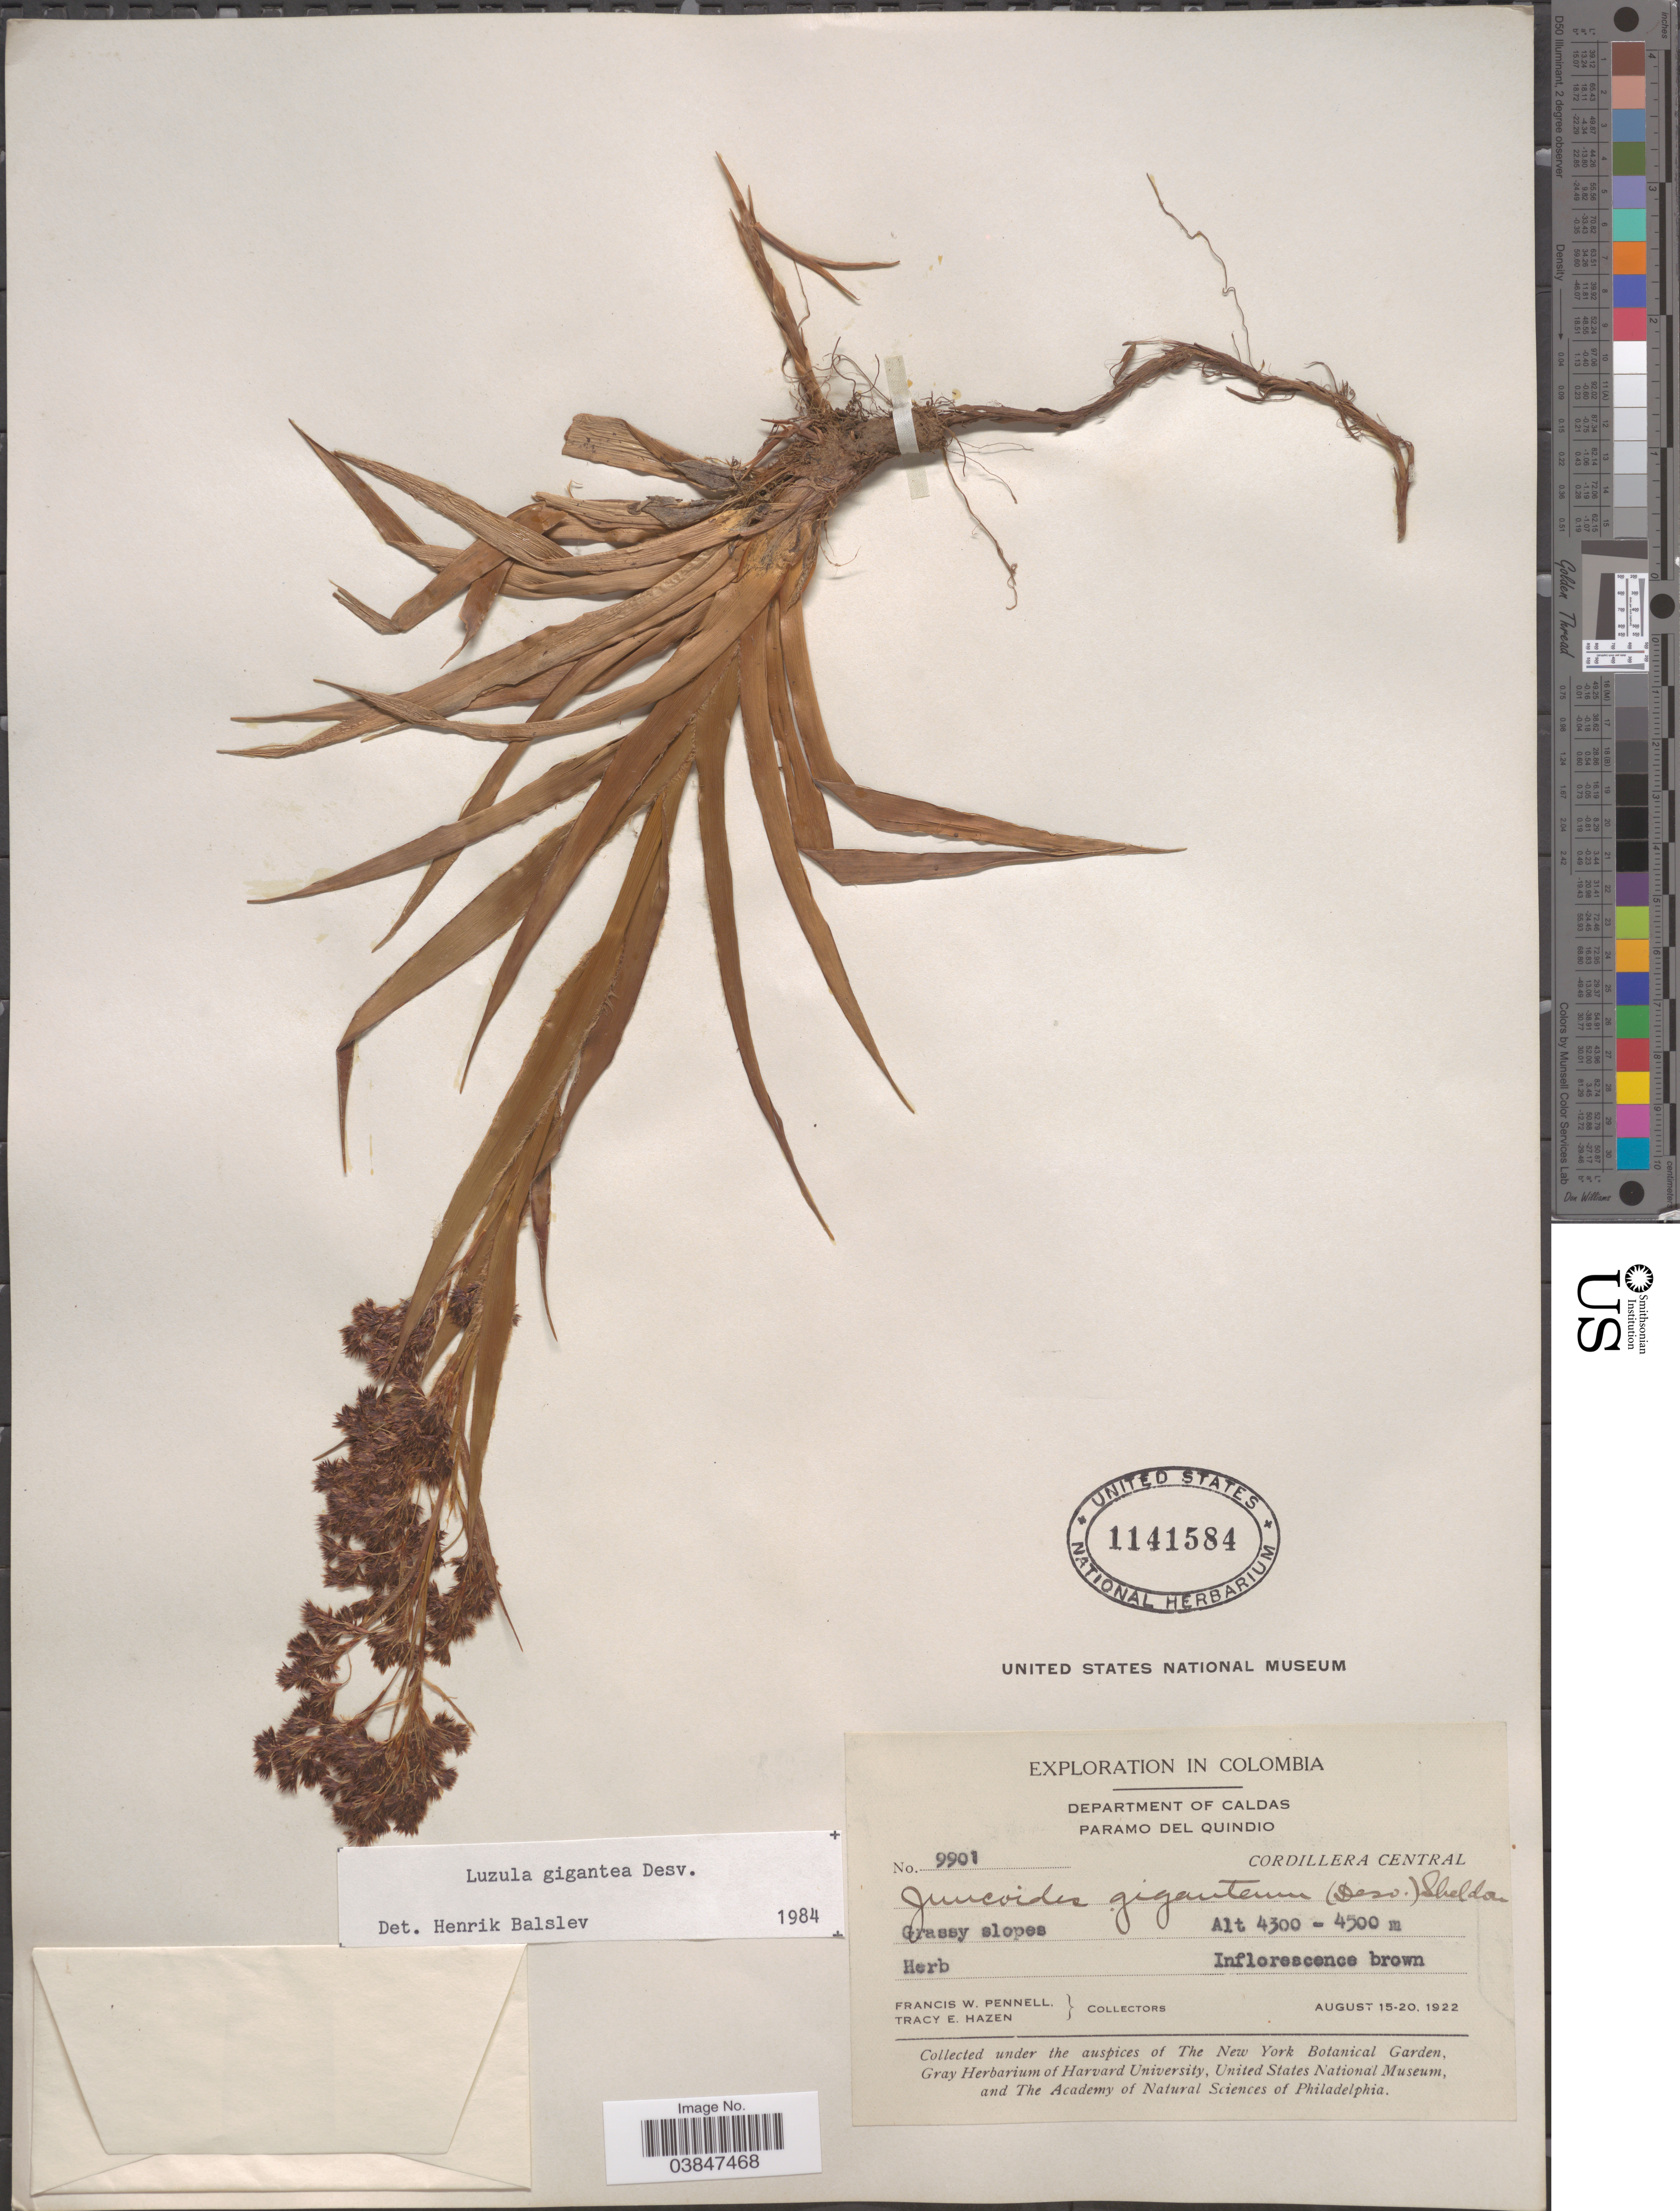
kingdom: Plantae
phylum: Tracheophyta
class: Liliopsida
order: Poales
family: Juncaceae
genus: Luzula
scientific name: Luzula gigantea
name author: Desv.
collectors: F. W. Pennell & T. E. Hazen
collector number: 9901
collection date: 1922-08-15/1922-08-20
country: Colombia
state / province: Caldas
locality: Department of Caldas. Paramo del Quindio. Cordillera Central.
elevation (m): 4300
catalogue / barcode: US 1141584